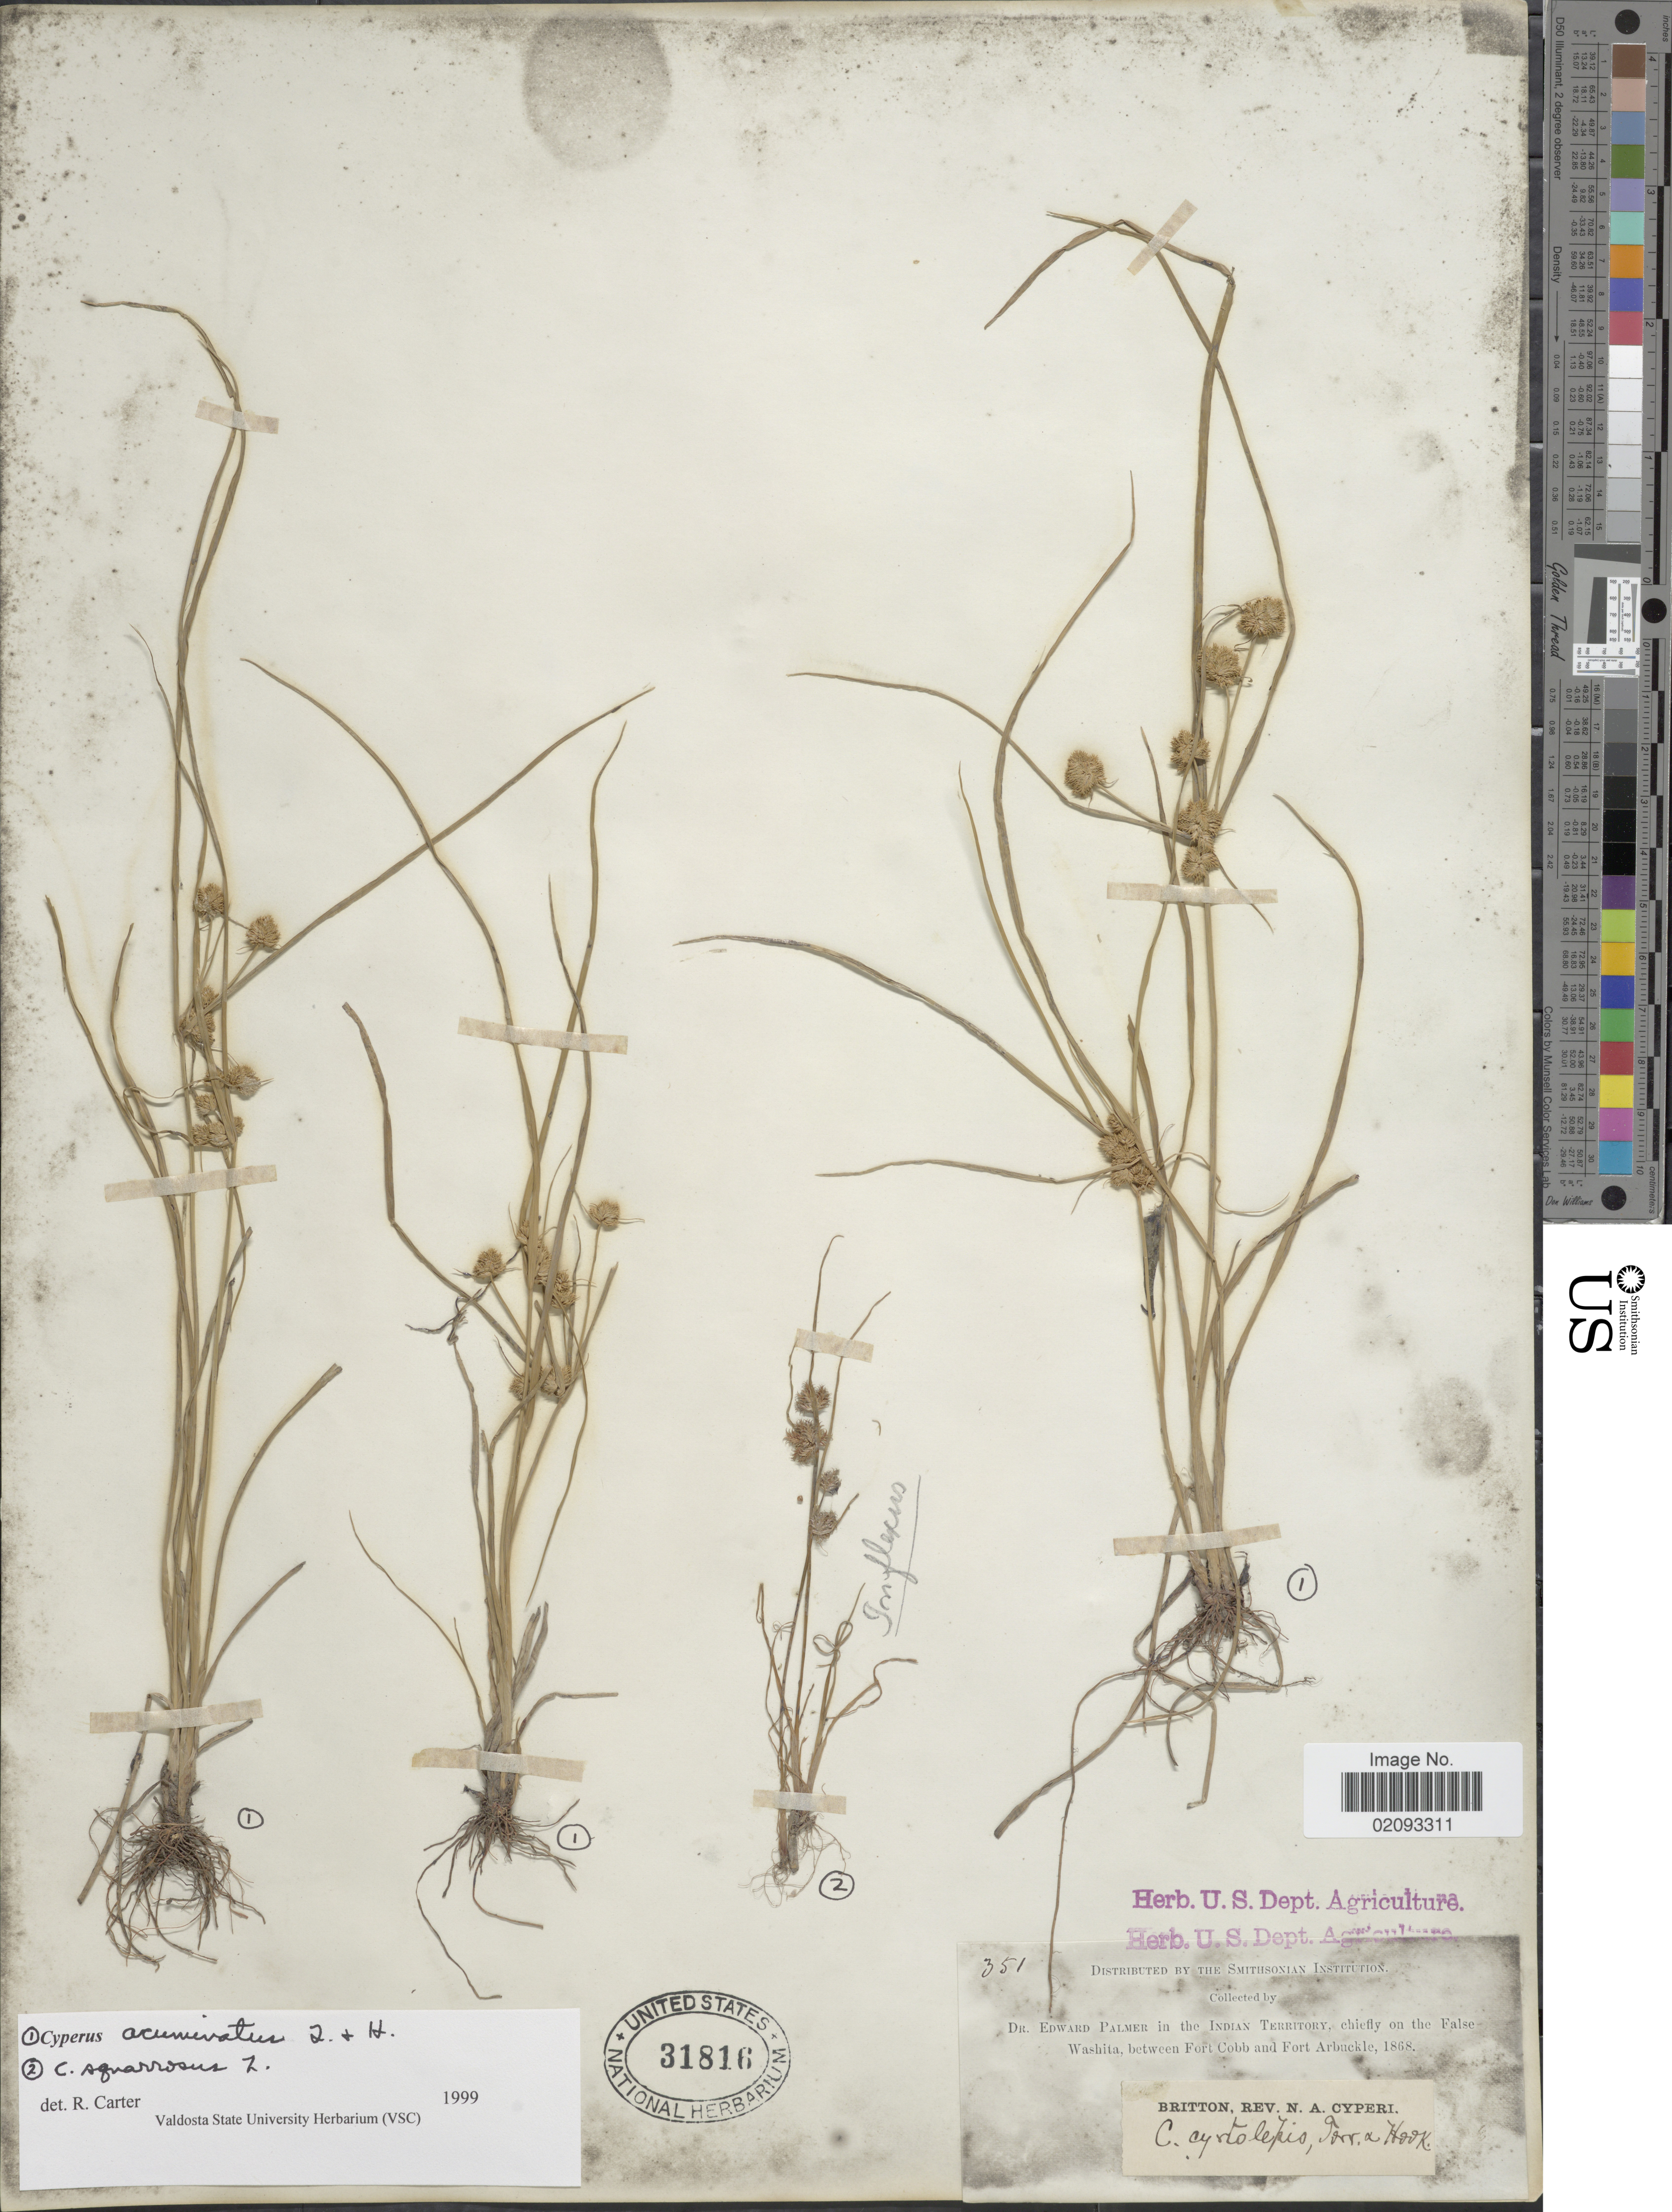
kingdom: Plantae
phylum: Tracheophyta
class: Liliopsida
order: Poales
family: Cyperaceae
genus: Cyperus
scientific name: Cyperus acuminatus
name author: Torr. & Hook.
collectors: E. Palmer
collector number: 351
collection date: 1868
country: United States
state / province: Oklahoma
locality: Indian Territory, chiefly on the False Washita, between Fort Cobb and Fort Arbuckle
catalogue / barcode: US 31816